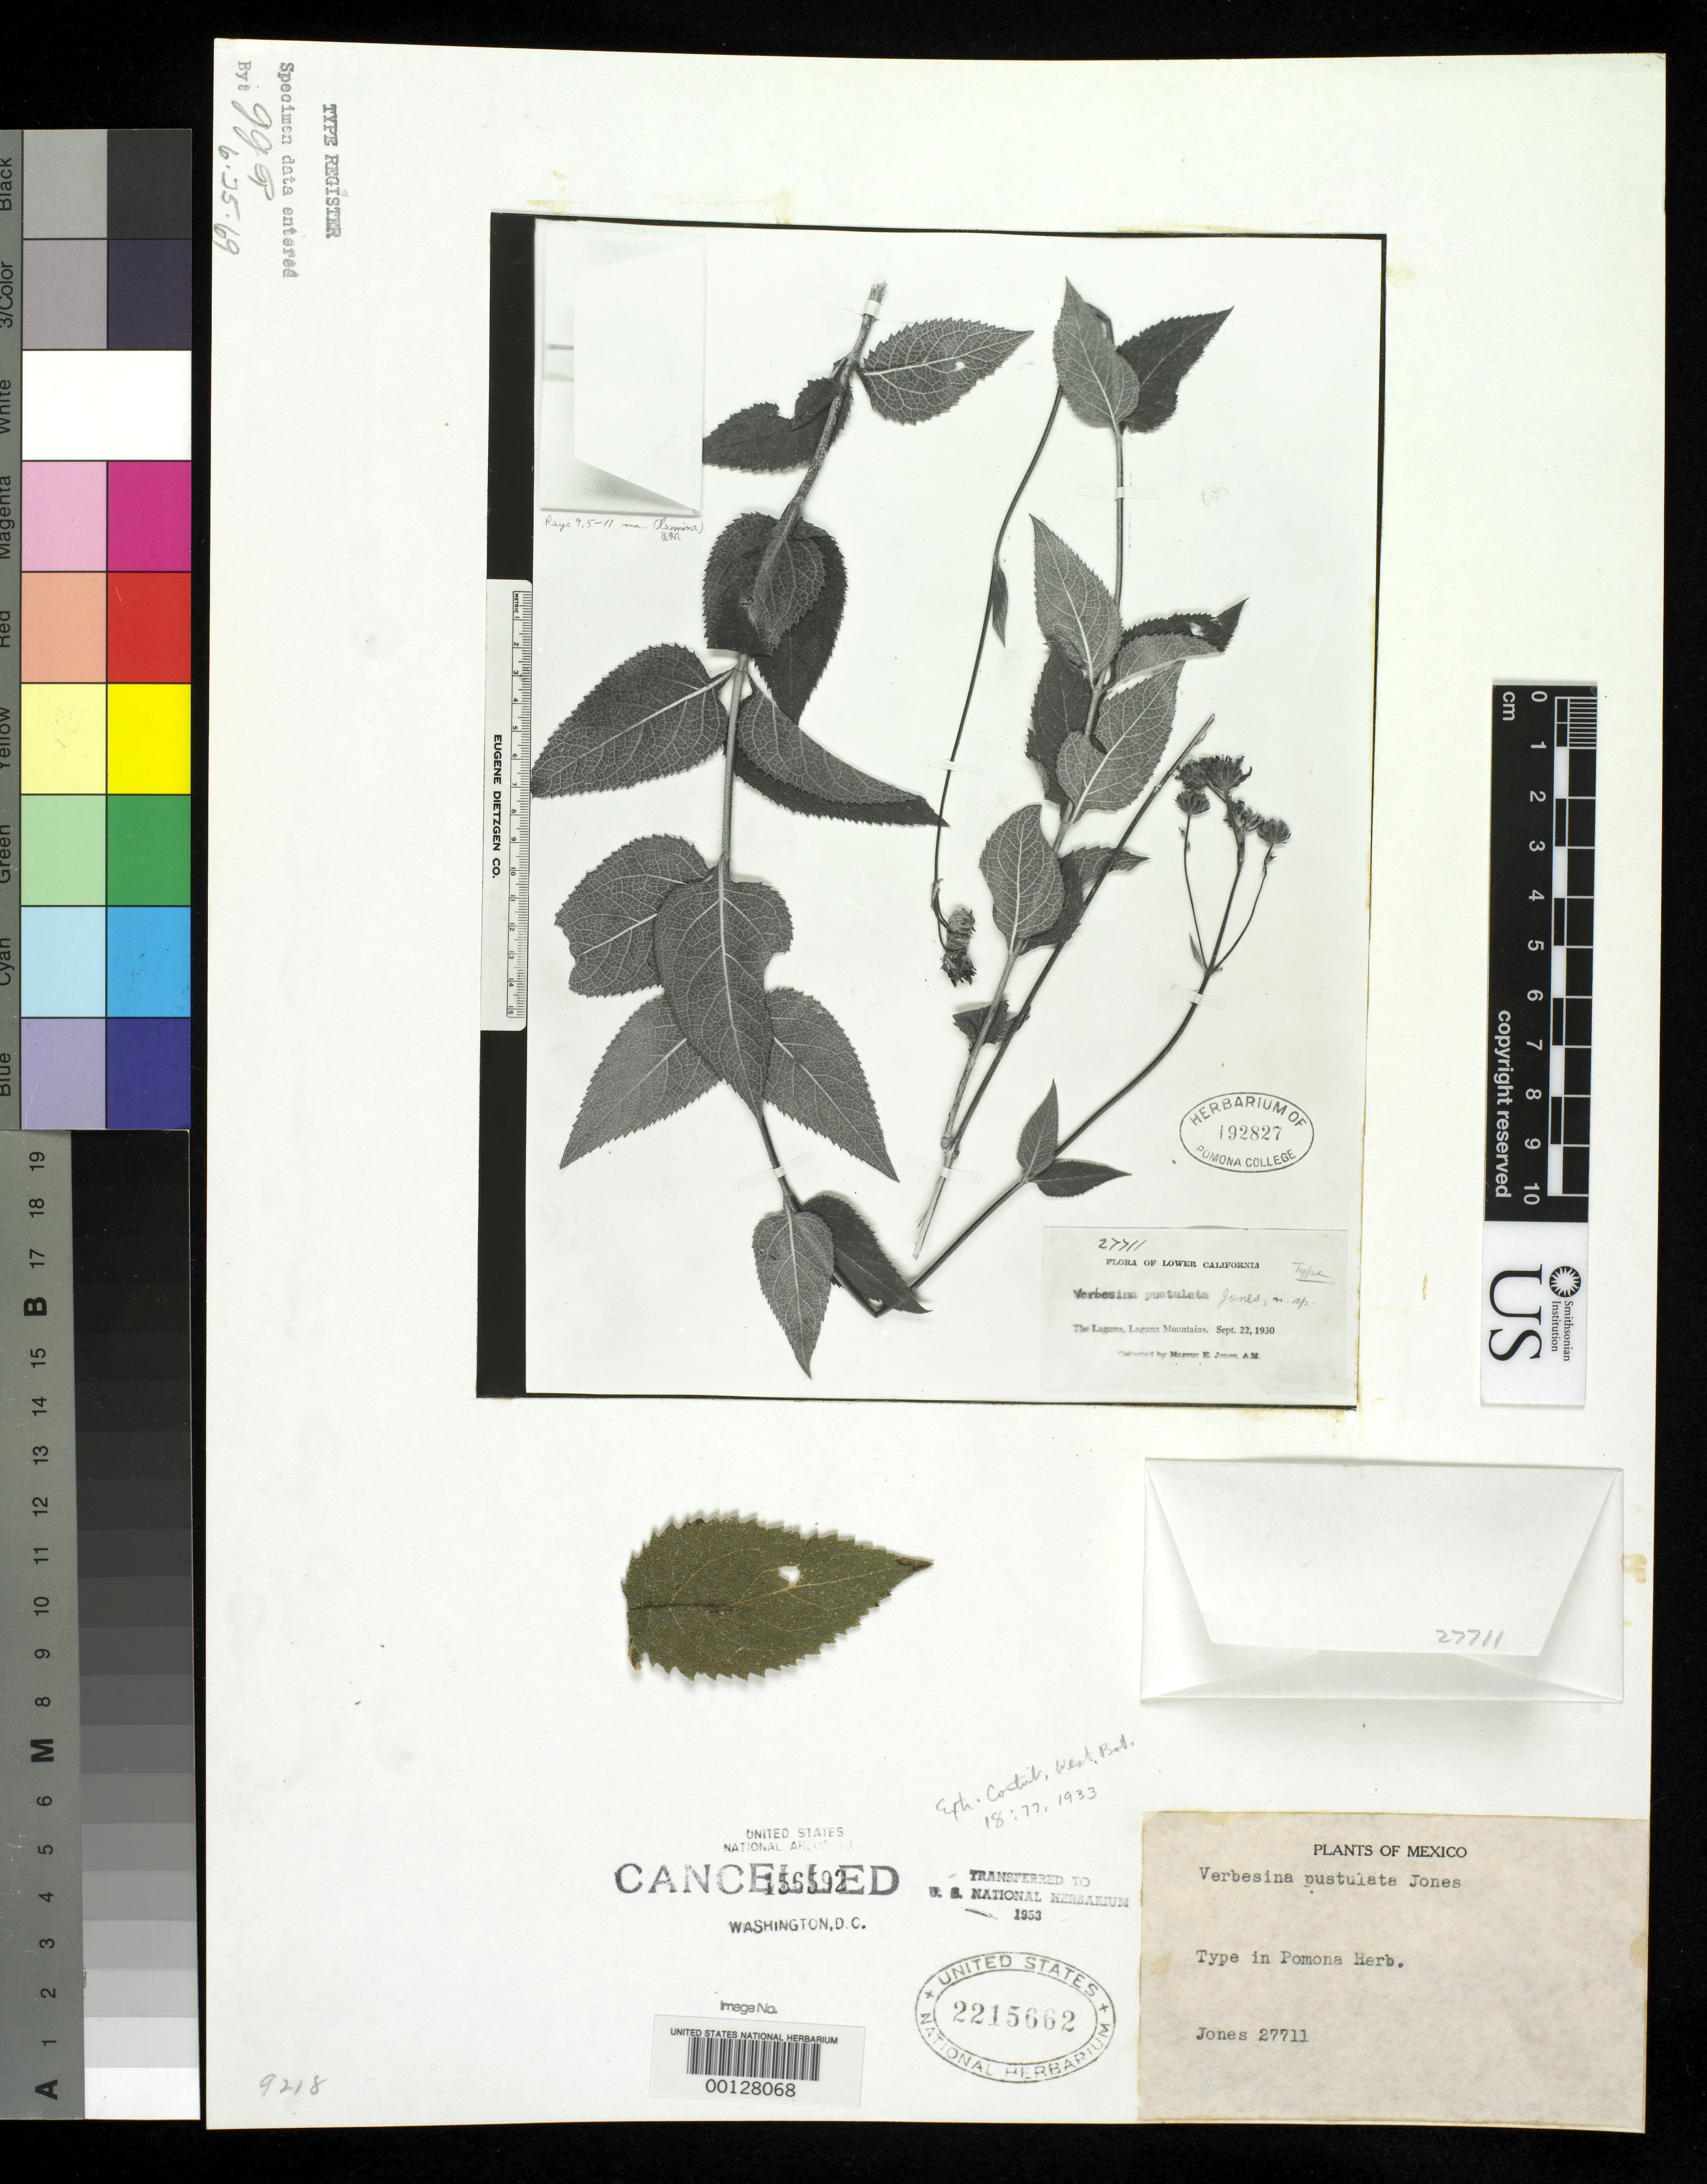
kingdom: Plantae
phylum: Tracheophyta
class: Magnoliopsida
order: Asterales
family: Asteraceae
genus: Verbesina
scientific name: Verbesina pustulata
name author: M.E. Jones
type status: Isotype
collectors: M. E. Jones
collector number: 27711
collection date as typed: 22 Sep 1930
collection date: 1930-09-22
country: Mexico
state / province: Baja California Norte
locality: Laguna Mts., Laguna-Laguna.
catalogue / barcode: US 2215662